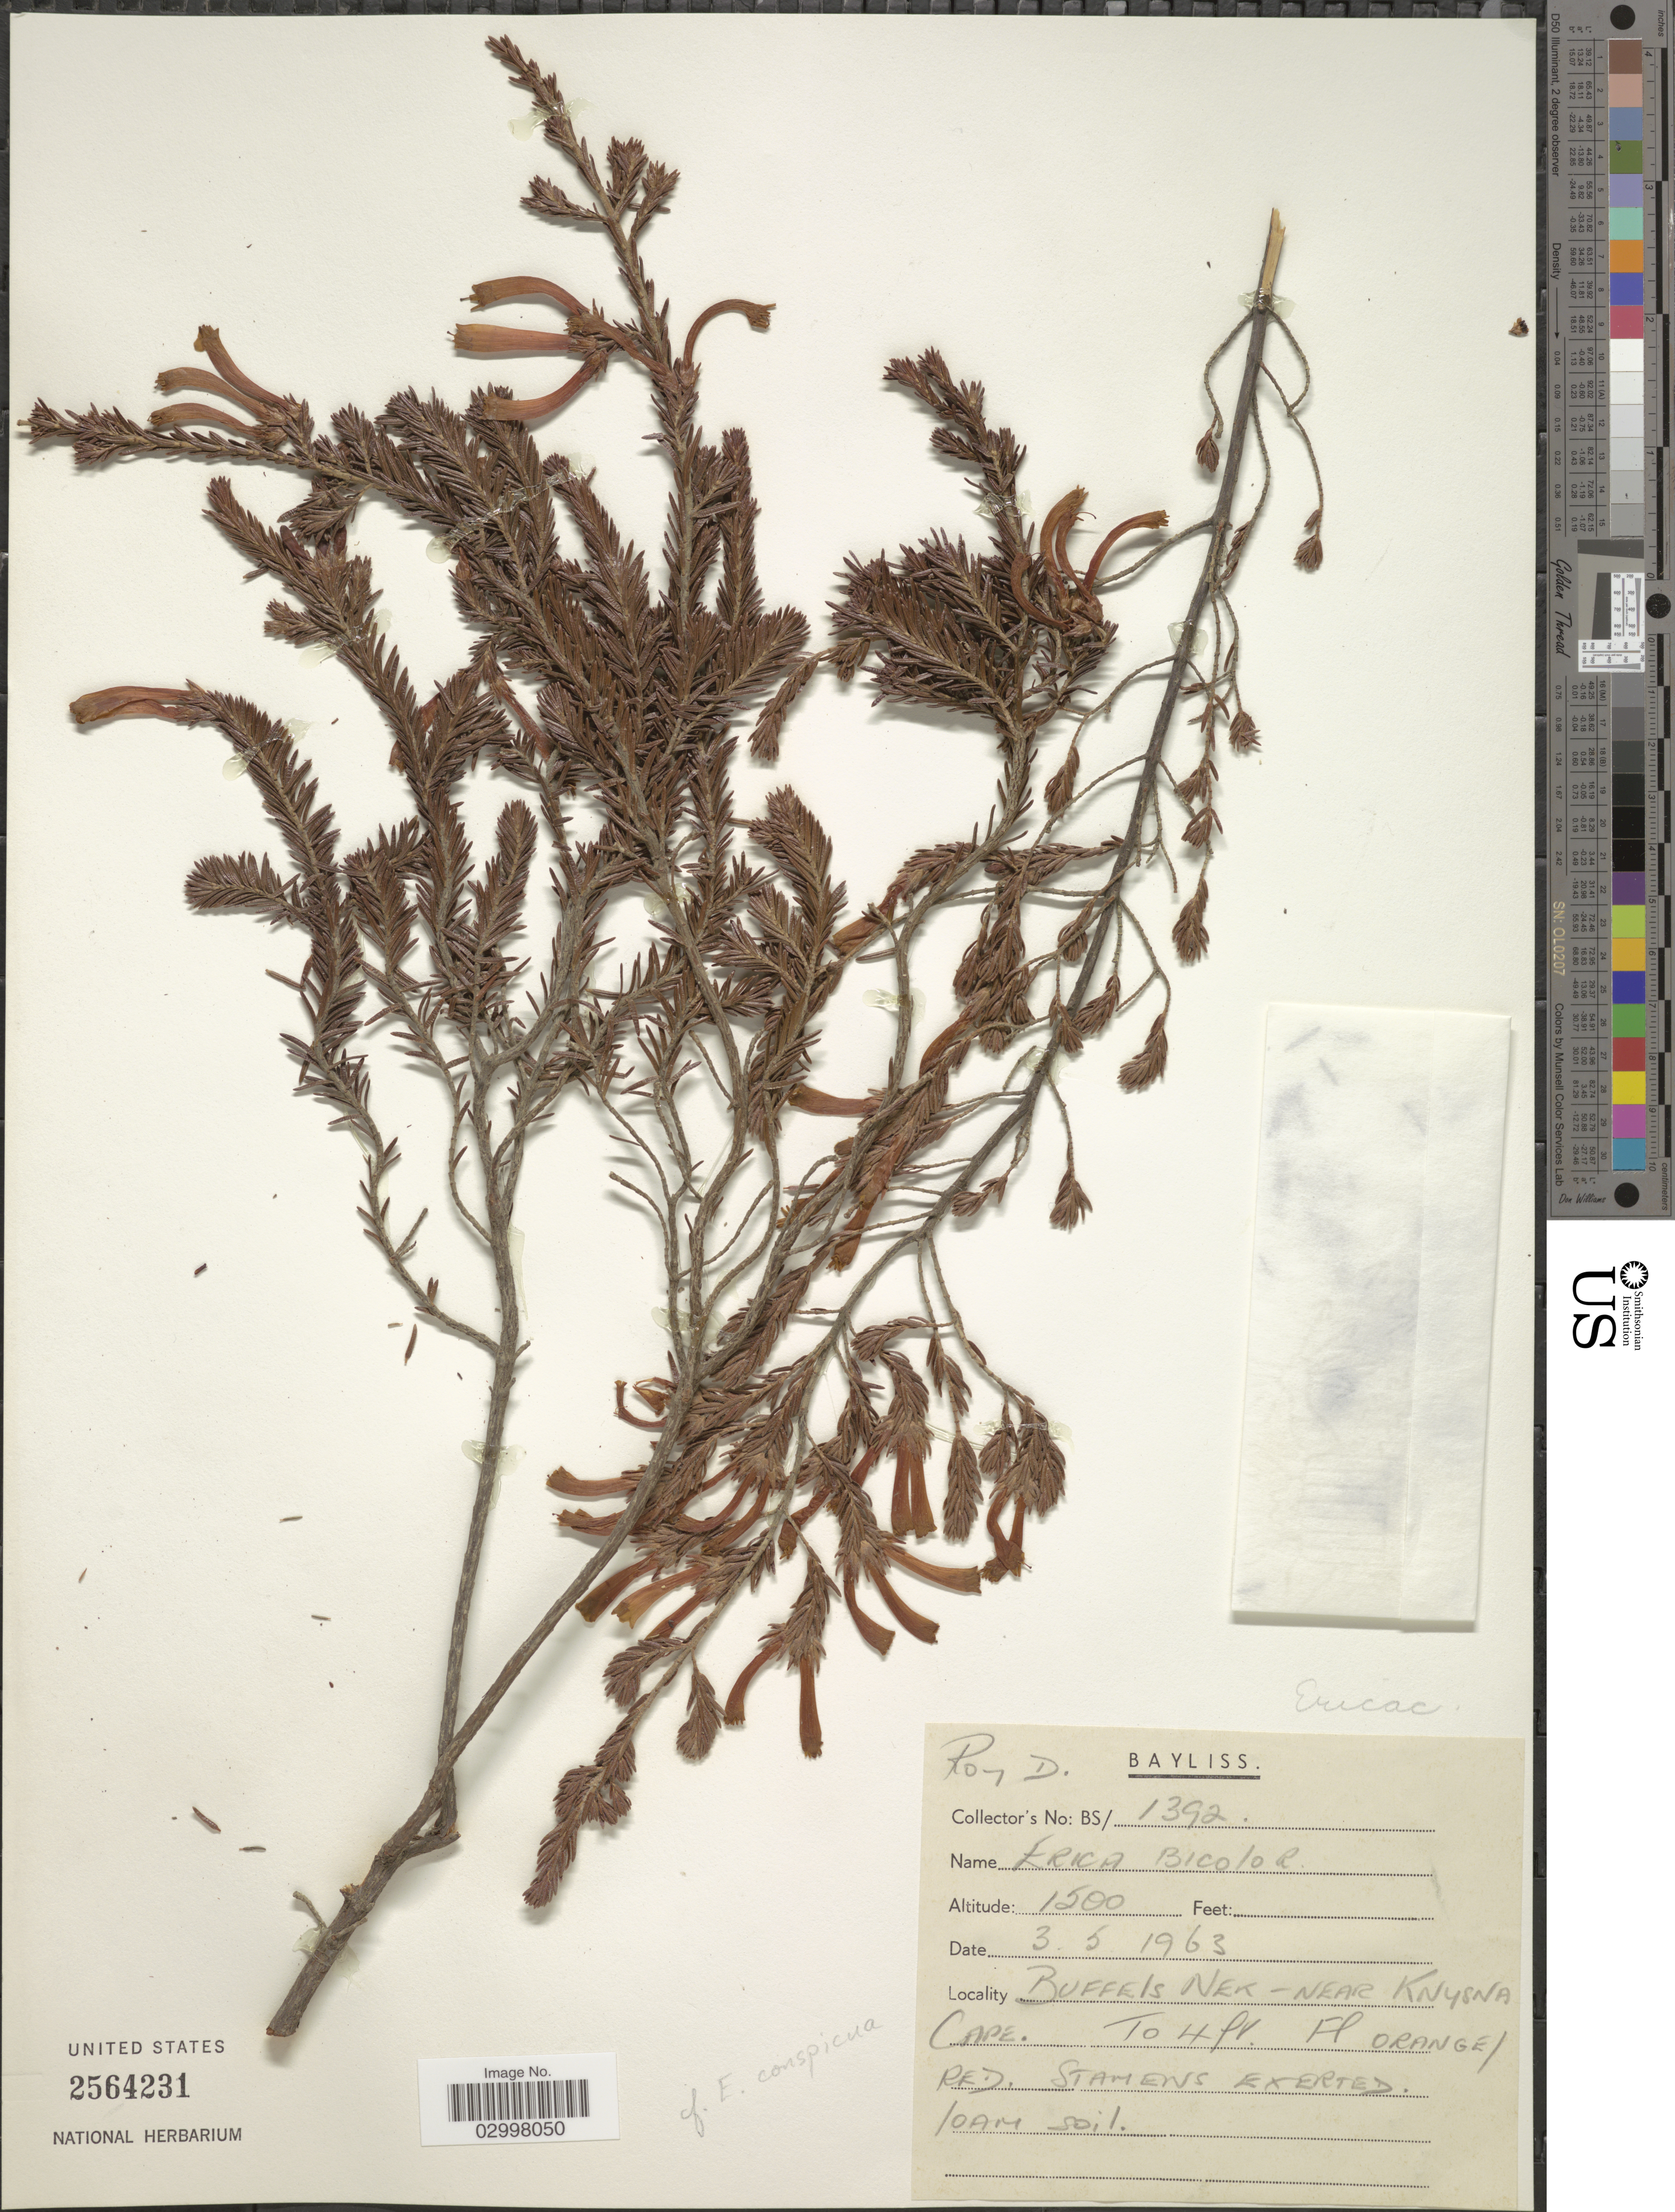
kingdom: Plantae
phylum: Tracheophyta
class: Magnoliopsida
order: Ericales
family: Ericaceae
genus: Erica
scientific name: Erica conspicua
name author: Sol.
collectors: R. Bayliss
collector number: BS/1392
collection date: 1963-05-03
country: South Africa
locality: Buffels Nek-Near Knysna Cape.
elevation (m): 457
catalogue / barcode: US 2564231